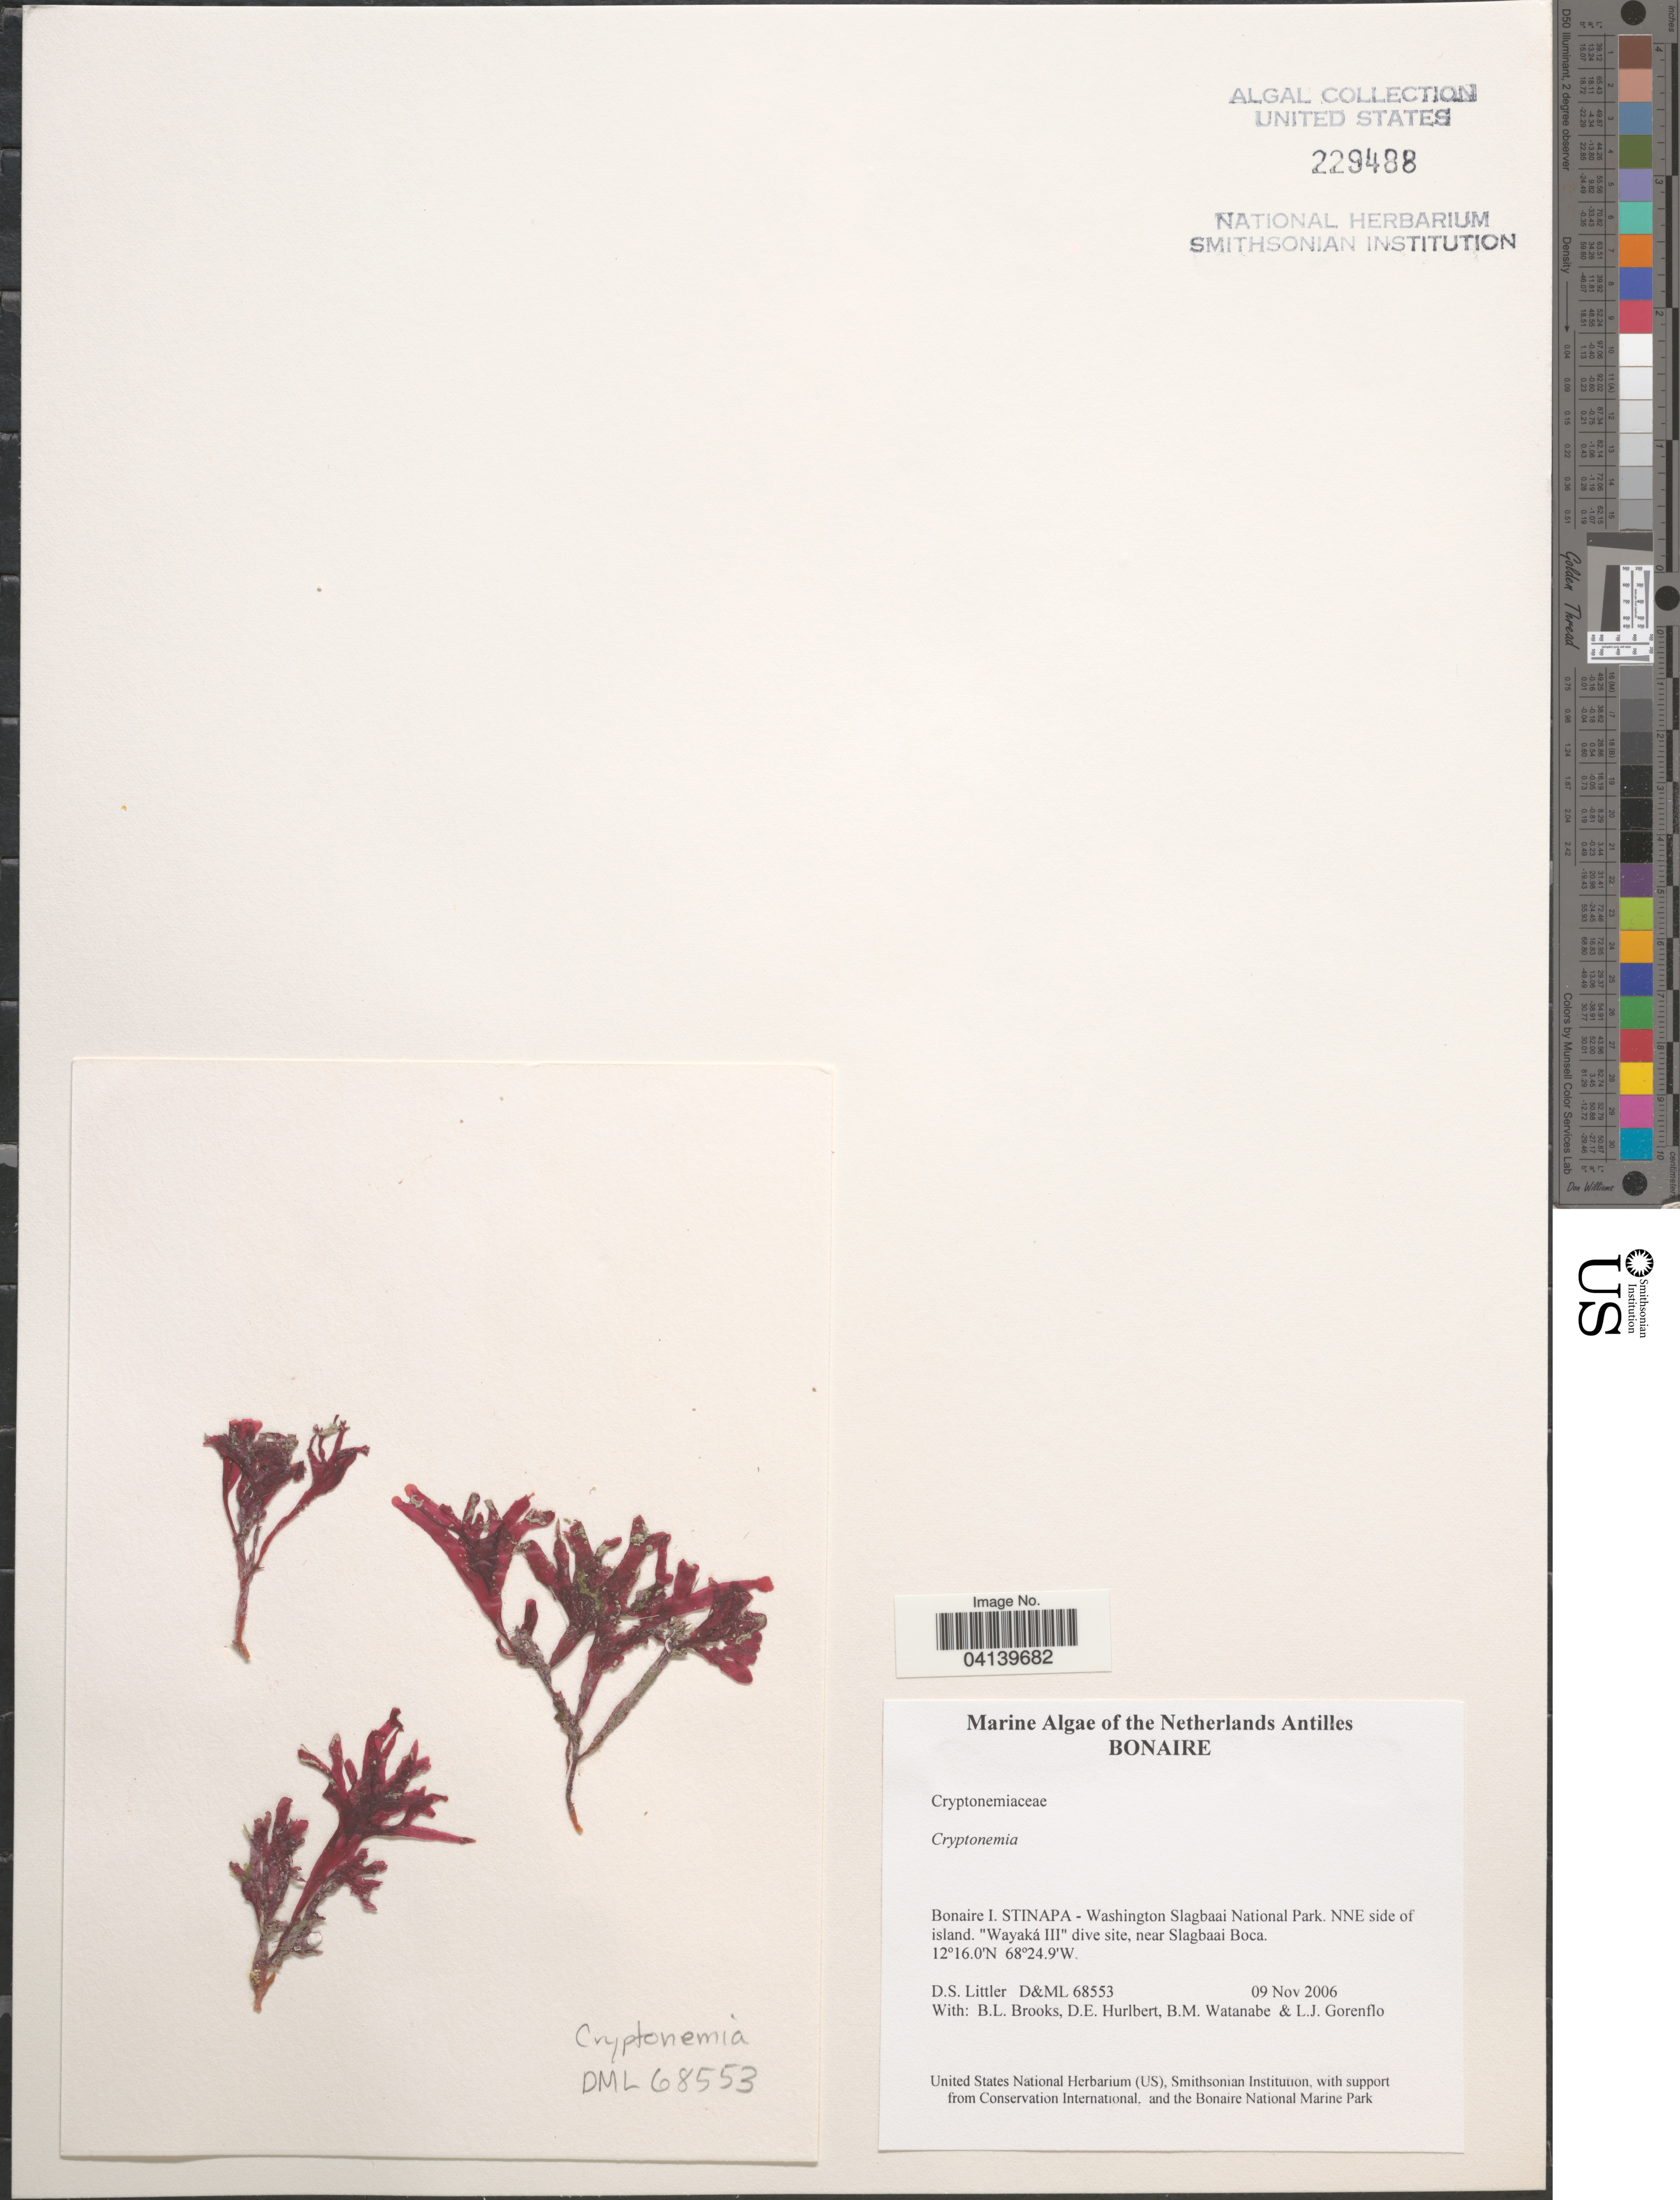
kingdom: Plantae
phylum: Rhodophyta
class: Florideophyceae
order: Halymeniales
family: Halymeniaceae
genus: Cryptonemia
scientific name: Cryptonemia sp.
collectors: D. S. Littler, B. Brooks, D. Hurlbert, B. Watanabe & L. Gorenflo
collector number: D&ML 68553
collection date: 2006-11-09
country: Netherlands Antilles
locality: Bonaire. Bonaire I. STINAPA - Washington Slagbaai National Park. NNE side of island. "Wayaká III" dive site, near Slagbaai Boca.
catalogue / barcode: US 229488